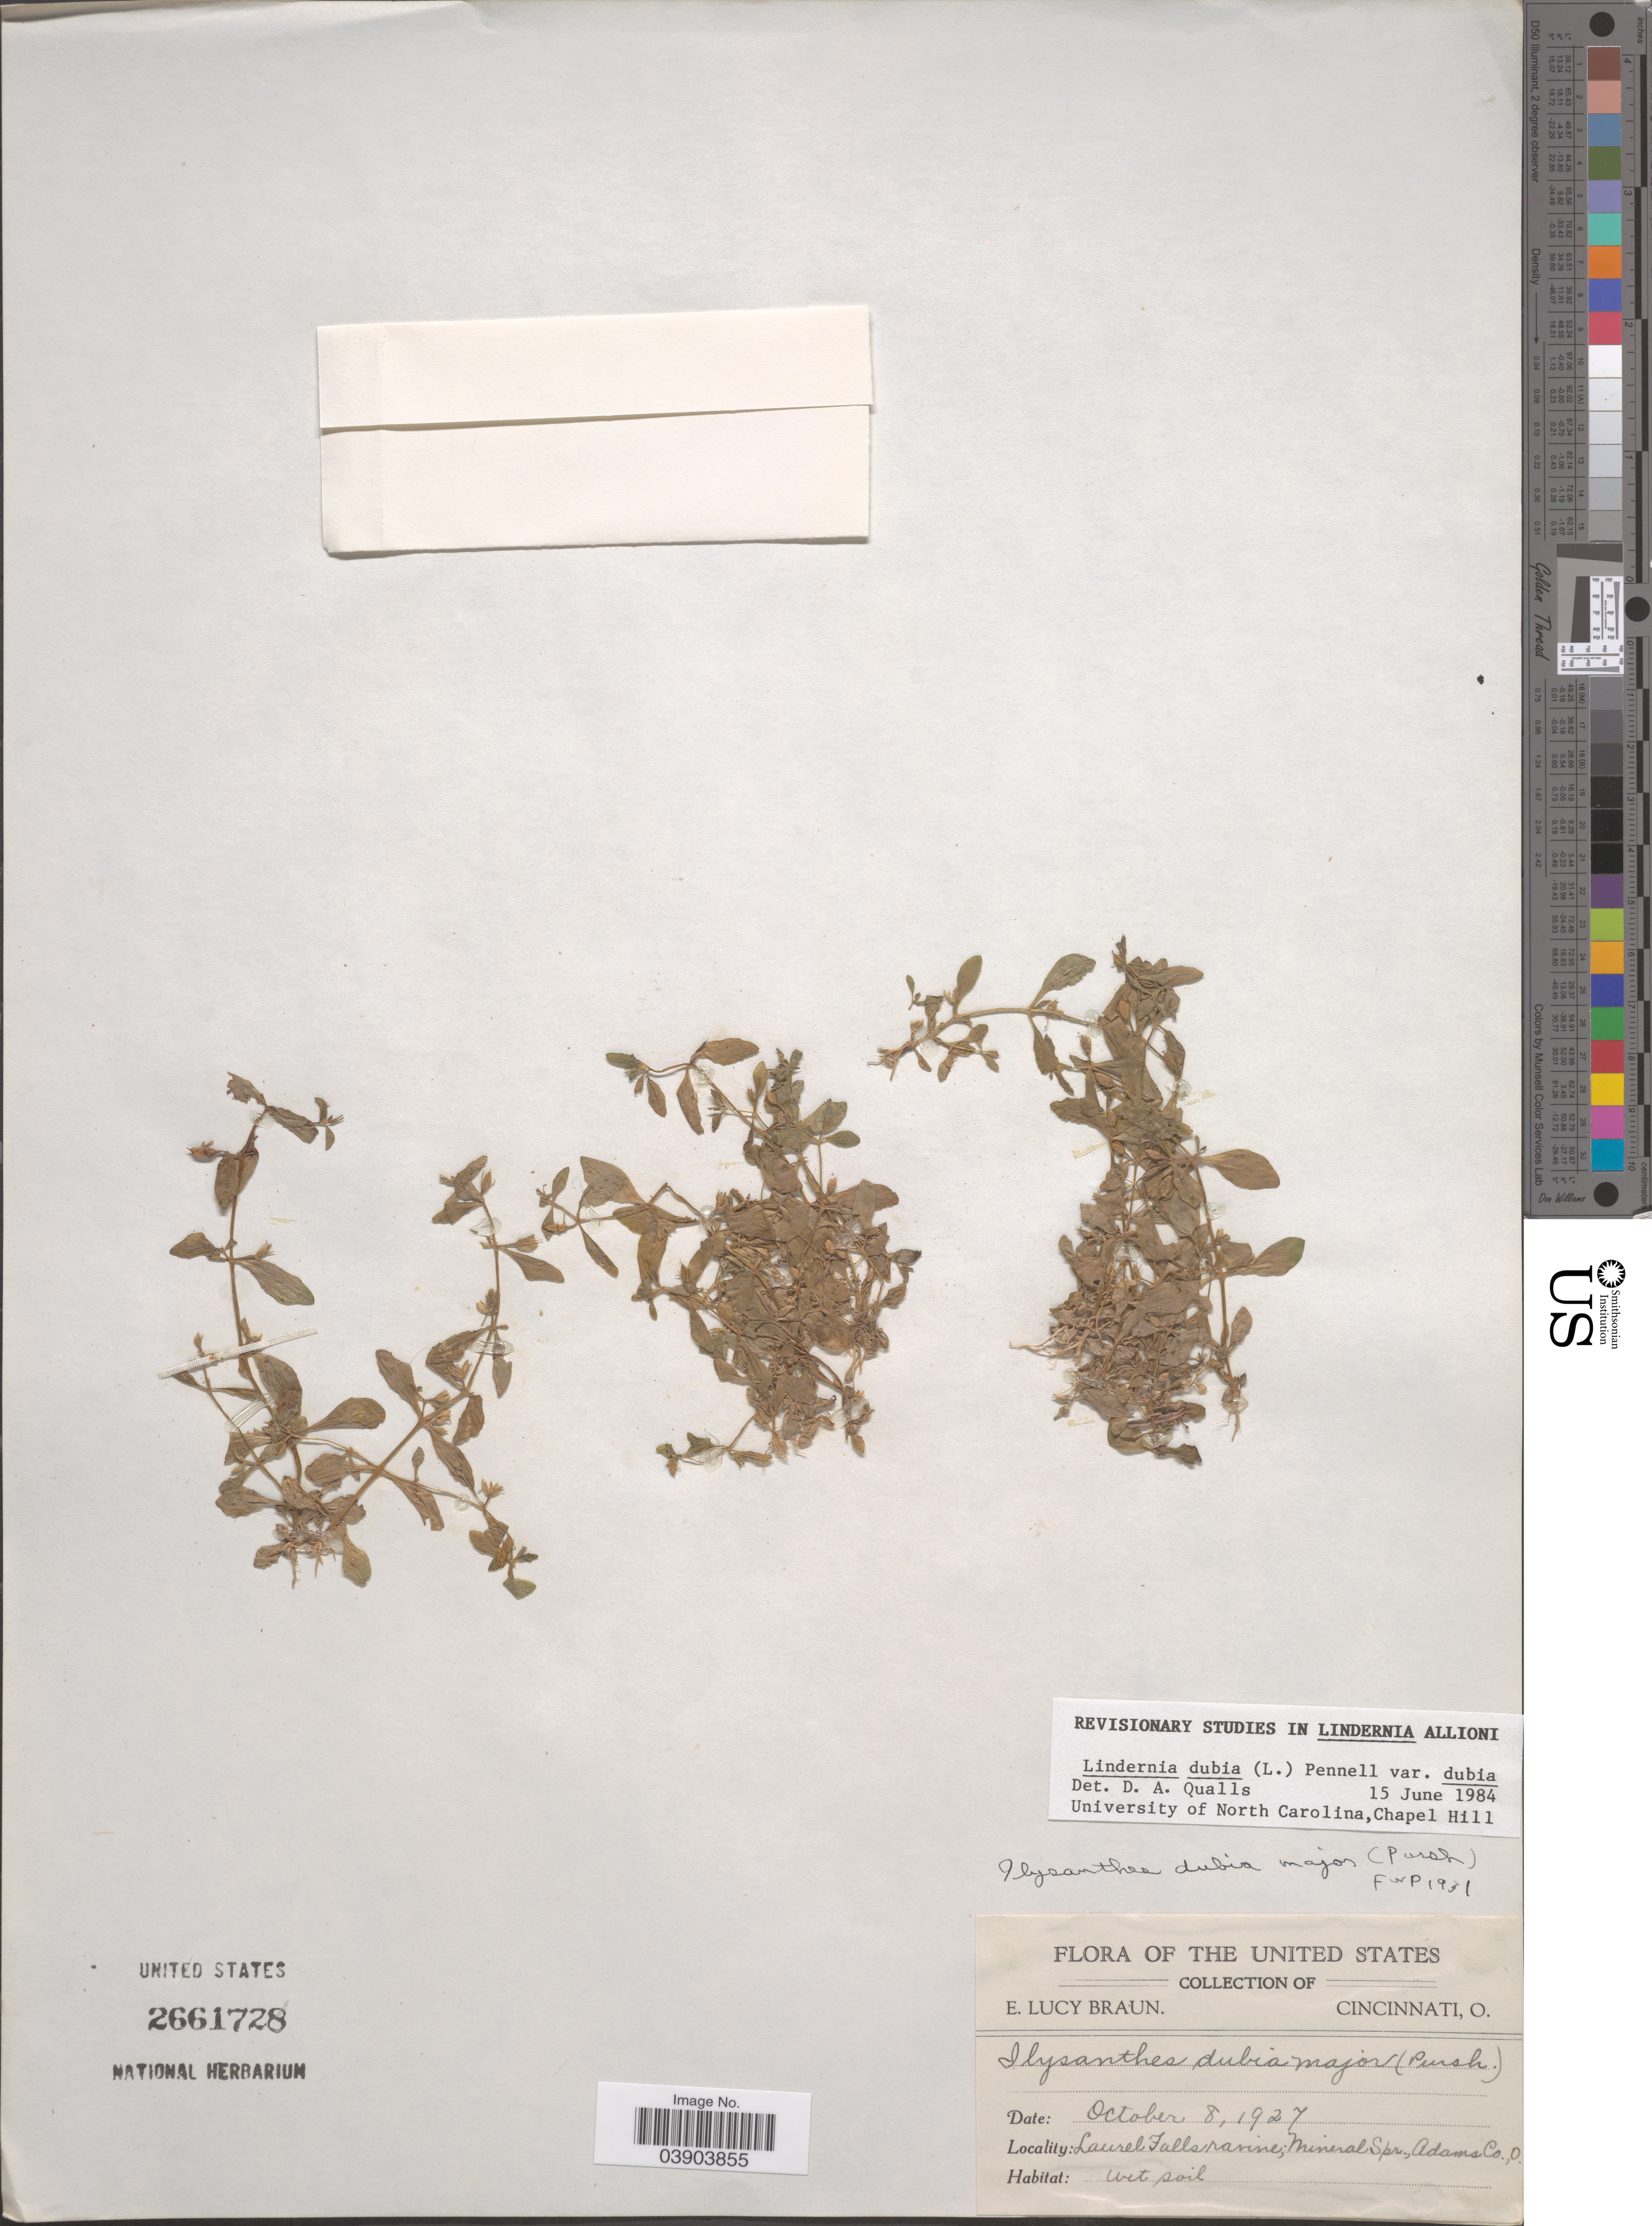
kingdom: Plantae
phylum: Tracheophyta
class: Magnoliopsida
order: Lamiales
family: Linderniaceae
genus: Lindernia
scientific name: Lindernia dubia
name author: (L.) Pennell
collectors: E. L. Braun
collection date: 1927-10-08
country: United States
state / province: Ohio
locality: Laurel Falls ravine, Mineral Spr., Adams Co.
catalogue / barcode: US 2661728